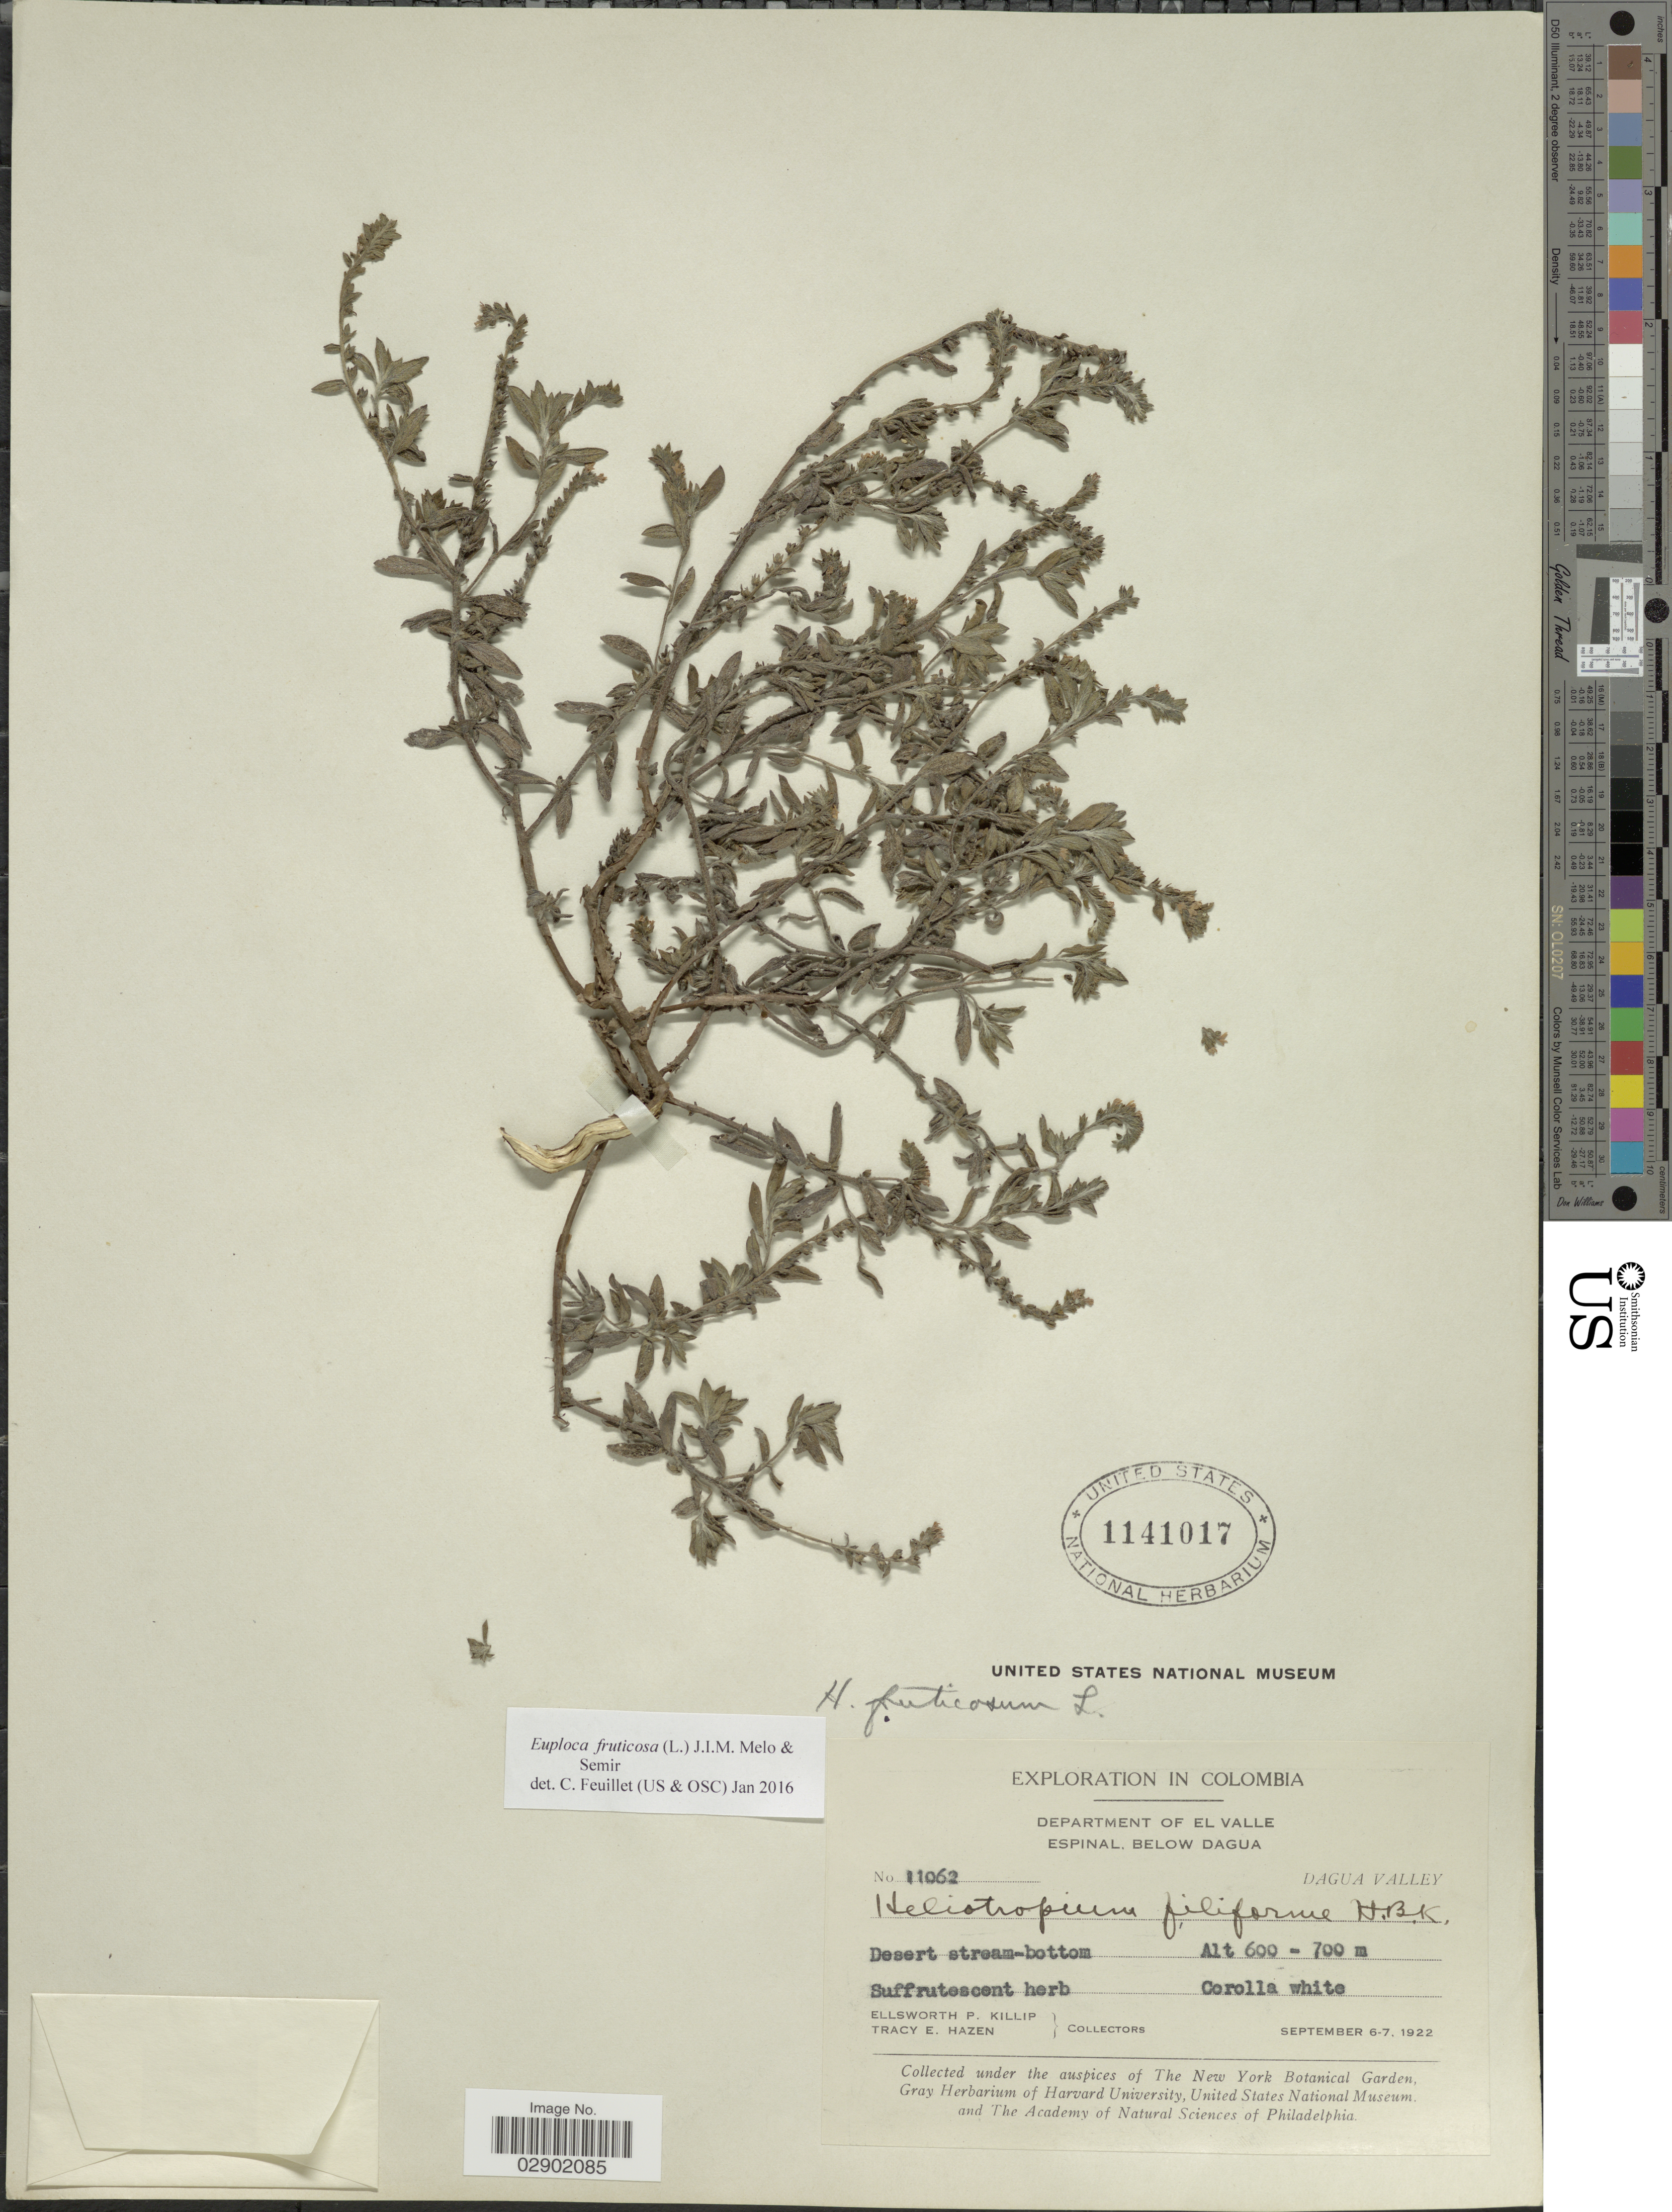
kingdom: Plantae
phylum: Tracheophyta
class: Magnoliopsida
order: Boraginales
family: Heliotropiaceae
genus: Euploca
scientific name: Euploca fruticosa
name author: (L.) J.I.M. Melo & Semir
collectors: E. P. Killip & T. E. Hazen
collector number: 11062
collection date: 1922-09-06/1922-09-07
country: Colombia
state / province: Valle del Cauca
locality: Department of El Valle. Espinal. Below Dagua. Dagua Valley. Desert stream-bottom.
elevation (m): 600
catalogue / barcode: US 1141017